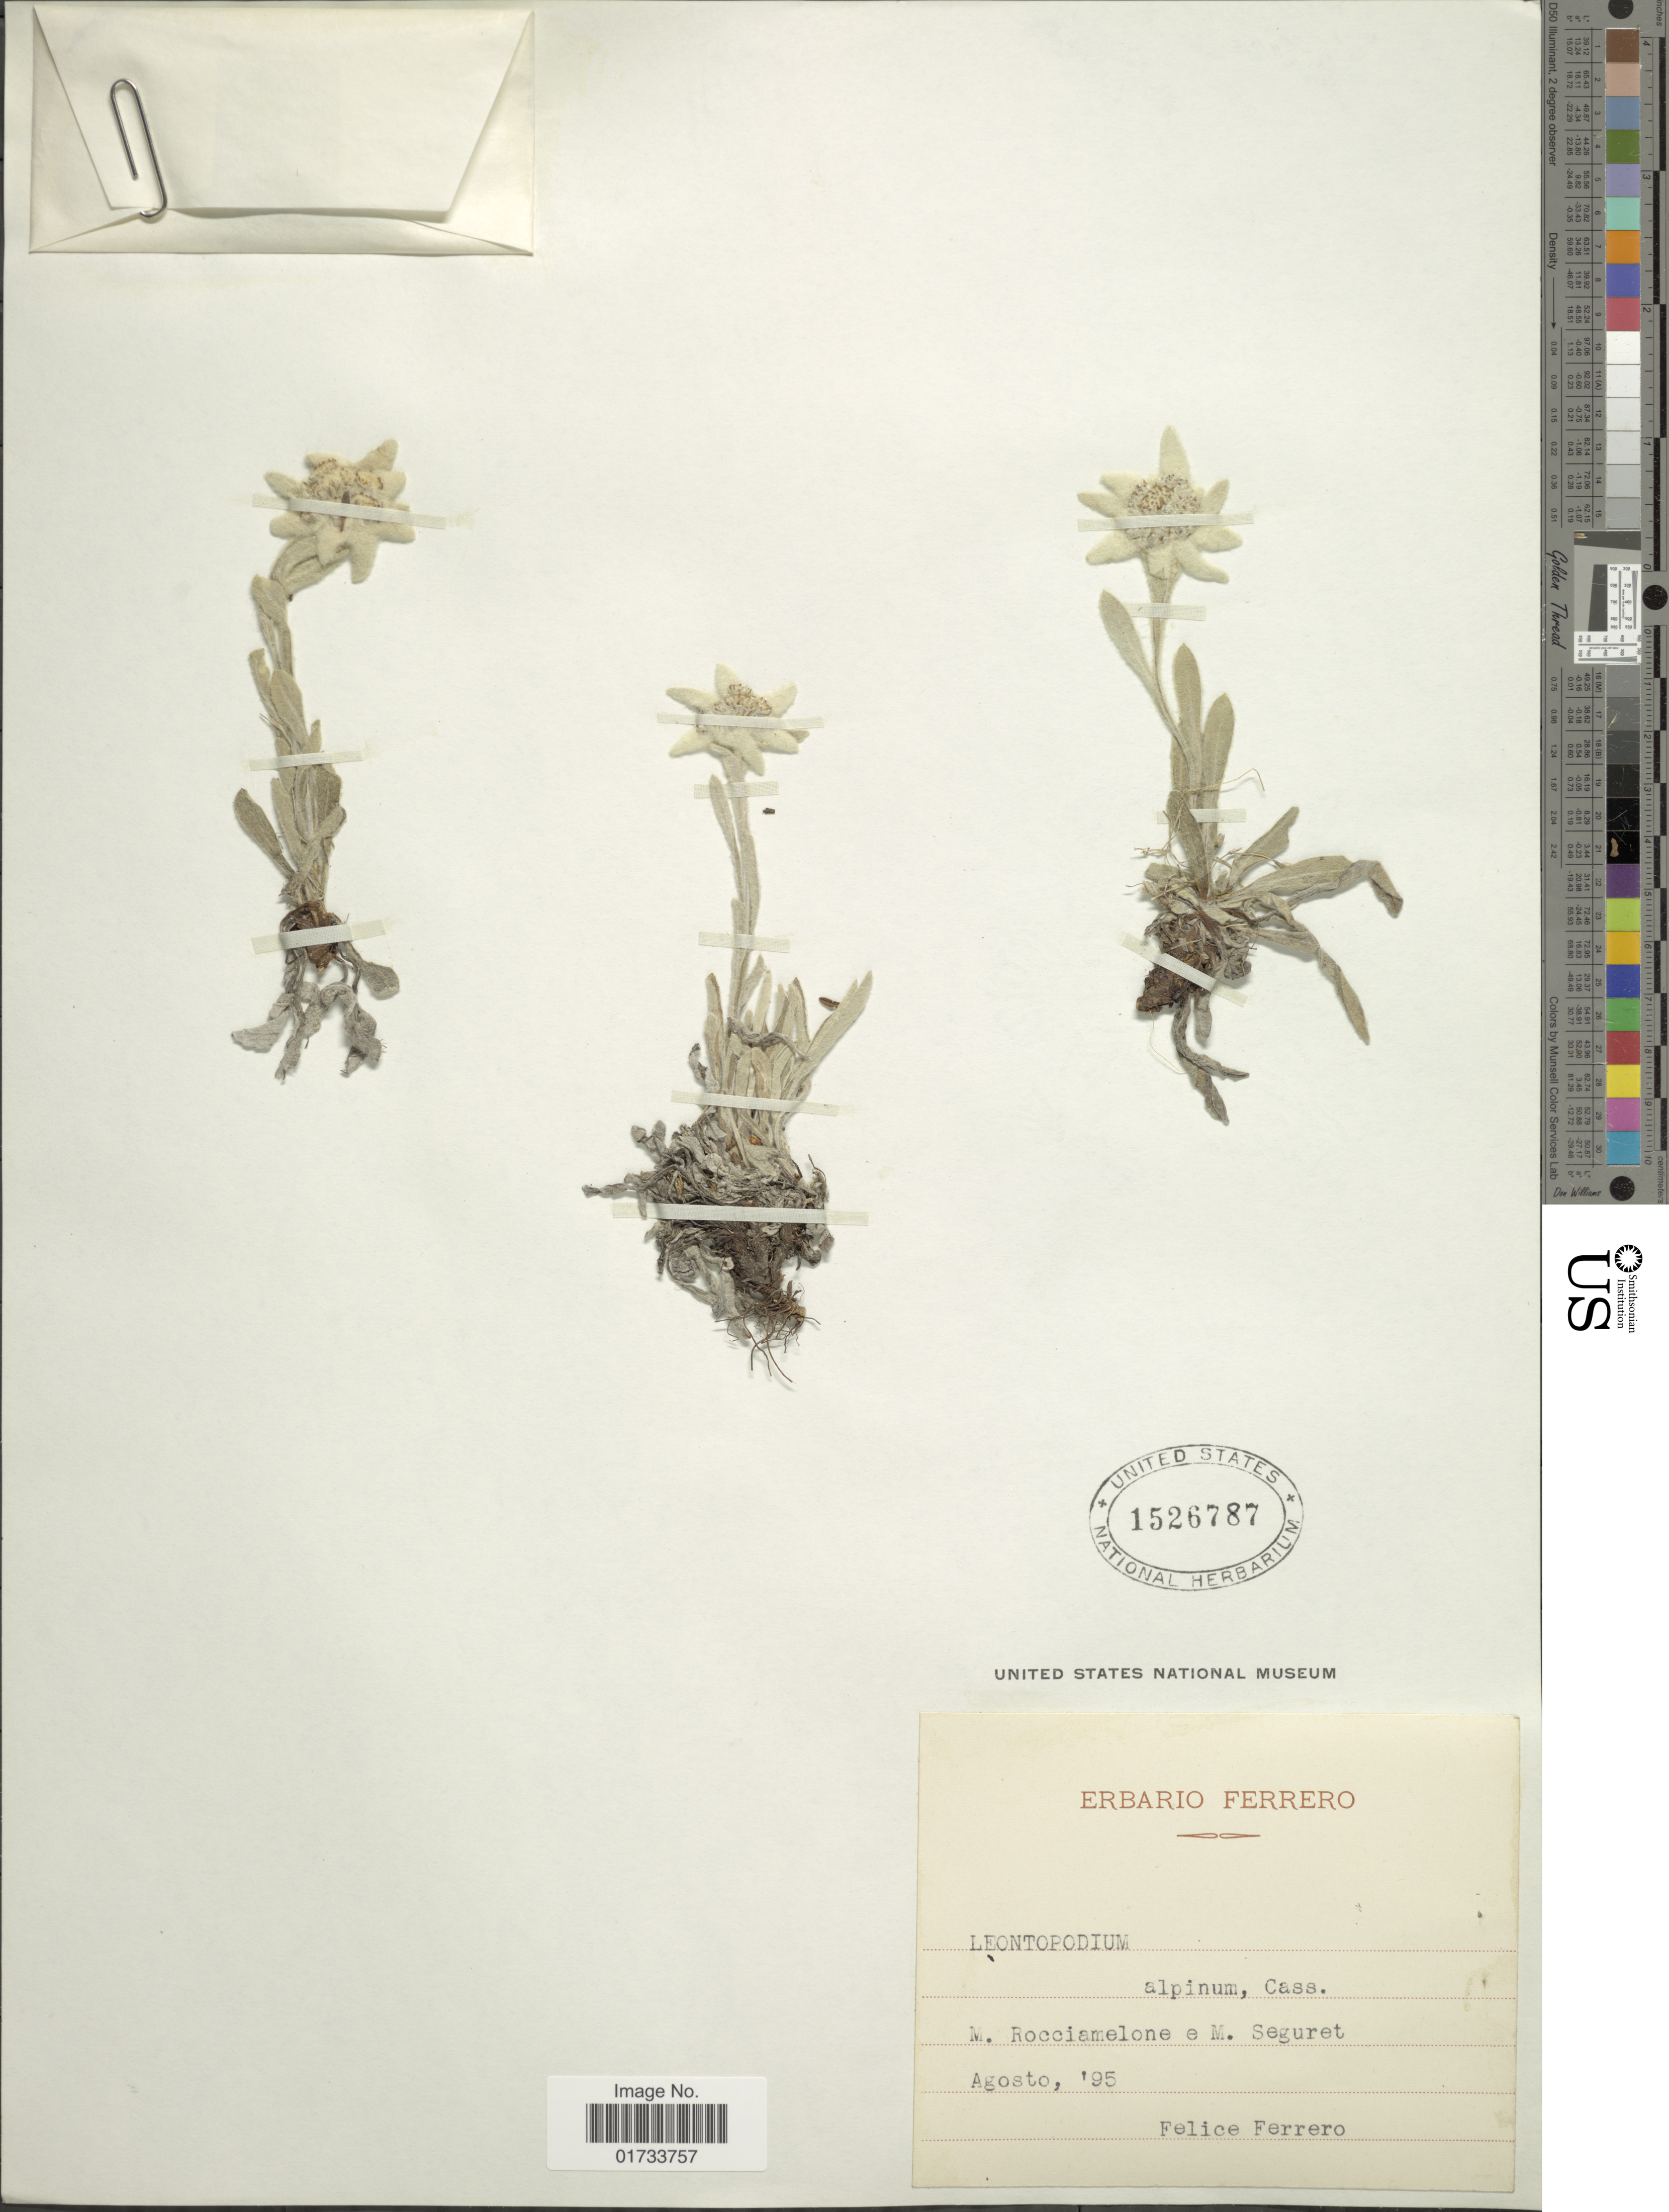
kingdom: Plantae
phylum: Tracheophyta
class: Magnoliopsida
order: Asterales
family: Asteraceae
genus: Leontopodium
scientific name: Leontopodium alpinum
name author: Cass.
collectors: F. Ferrero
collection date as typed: Transcribed d/m/y: /8/95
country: Italy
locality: M. Rocciamelone e M. Seguret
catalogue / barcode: US 1526787